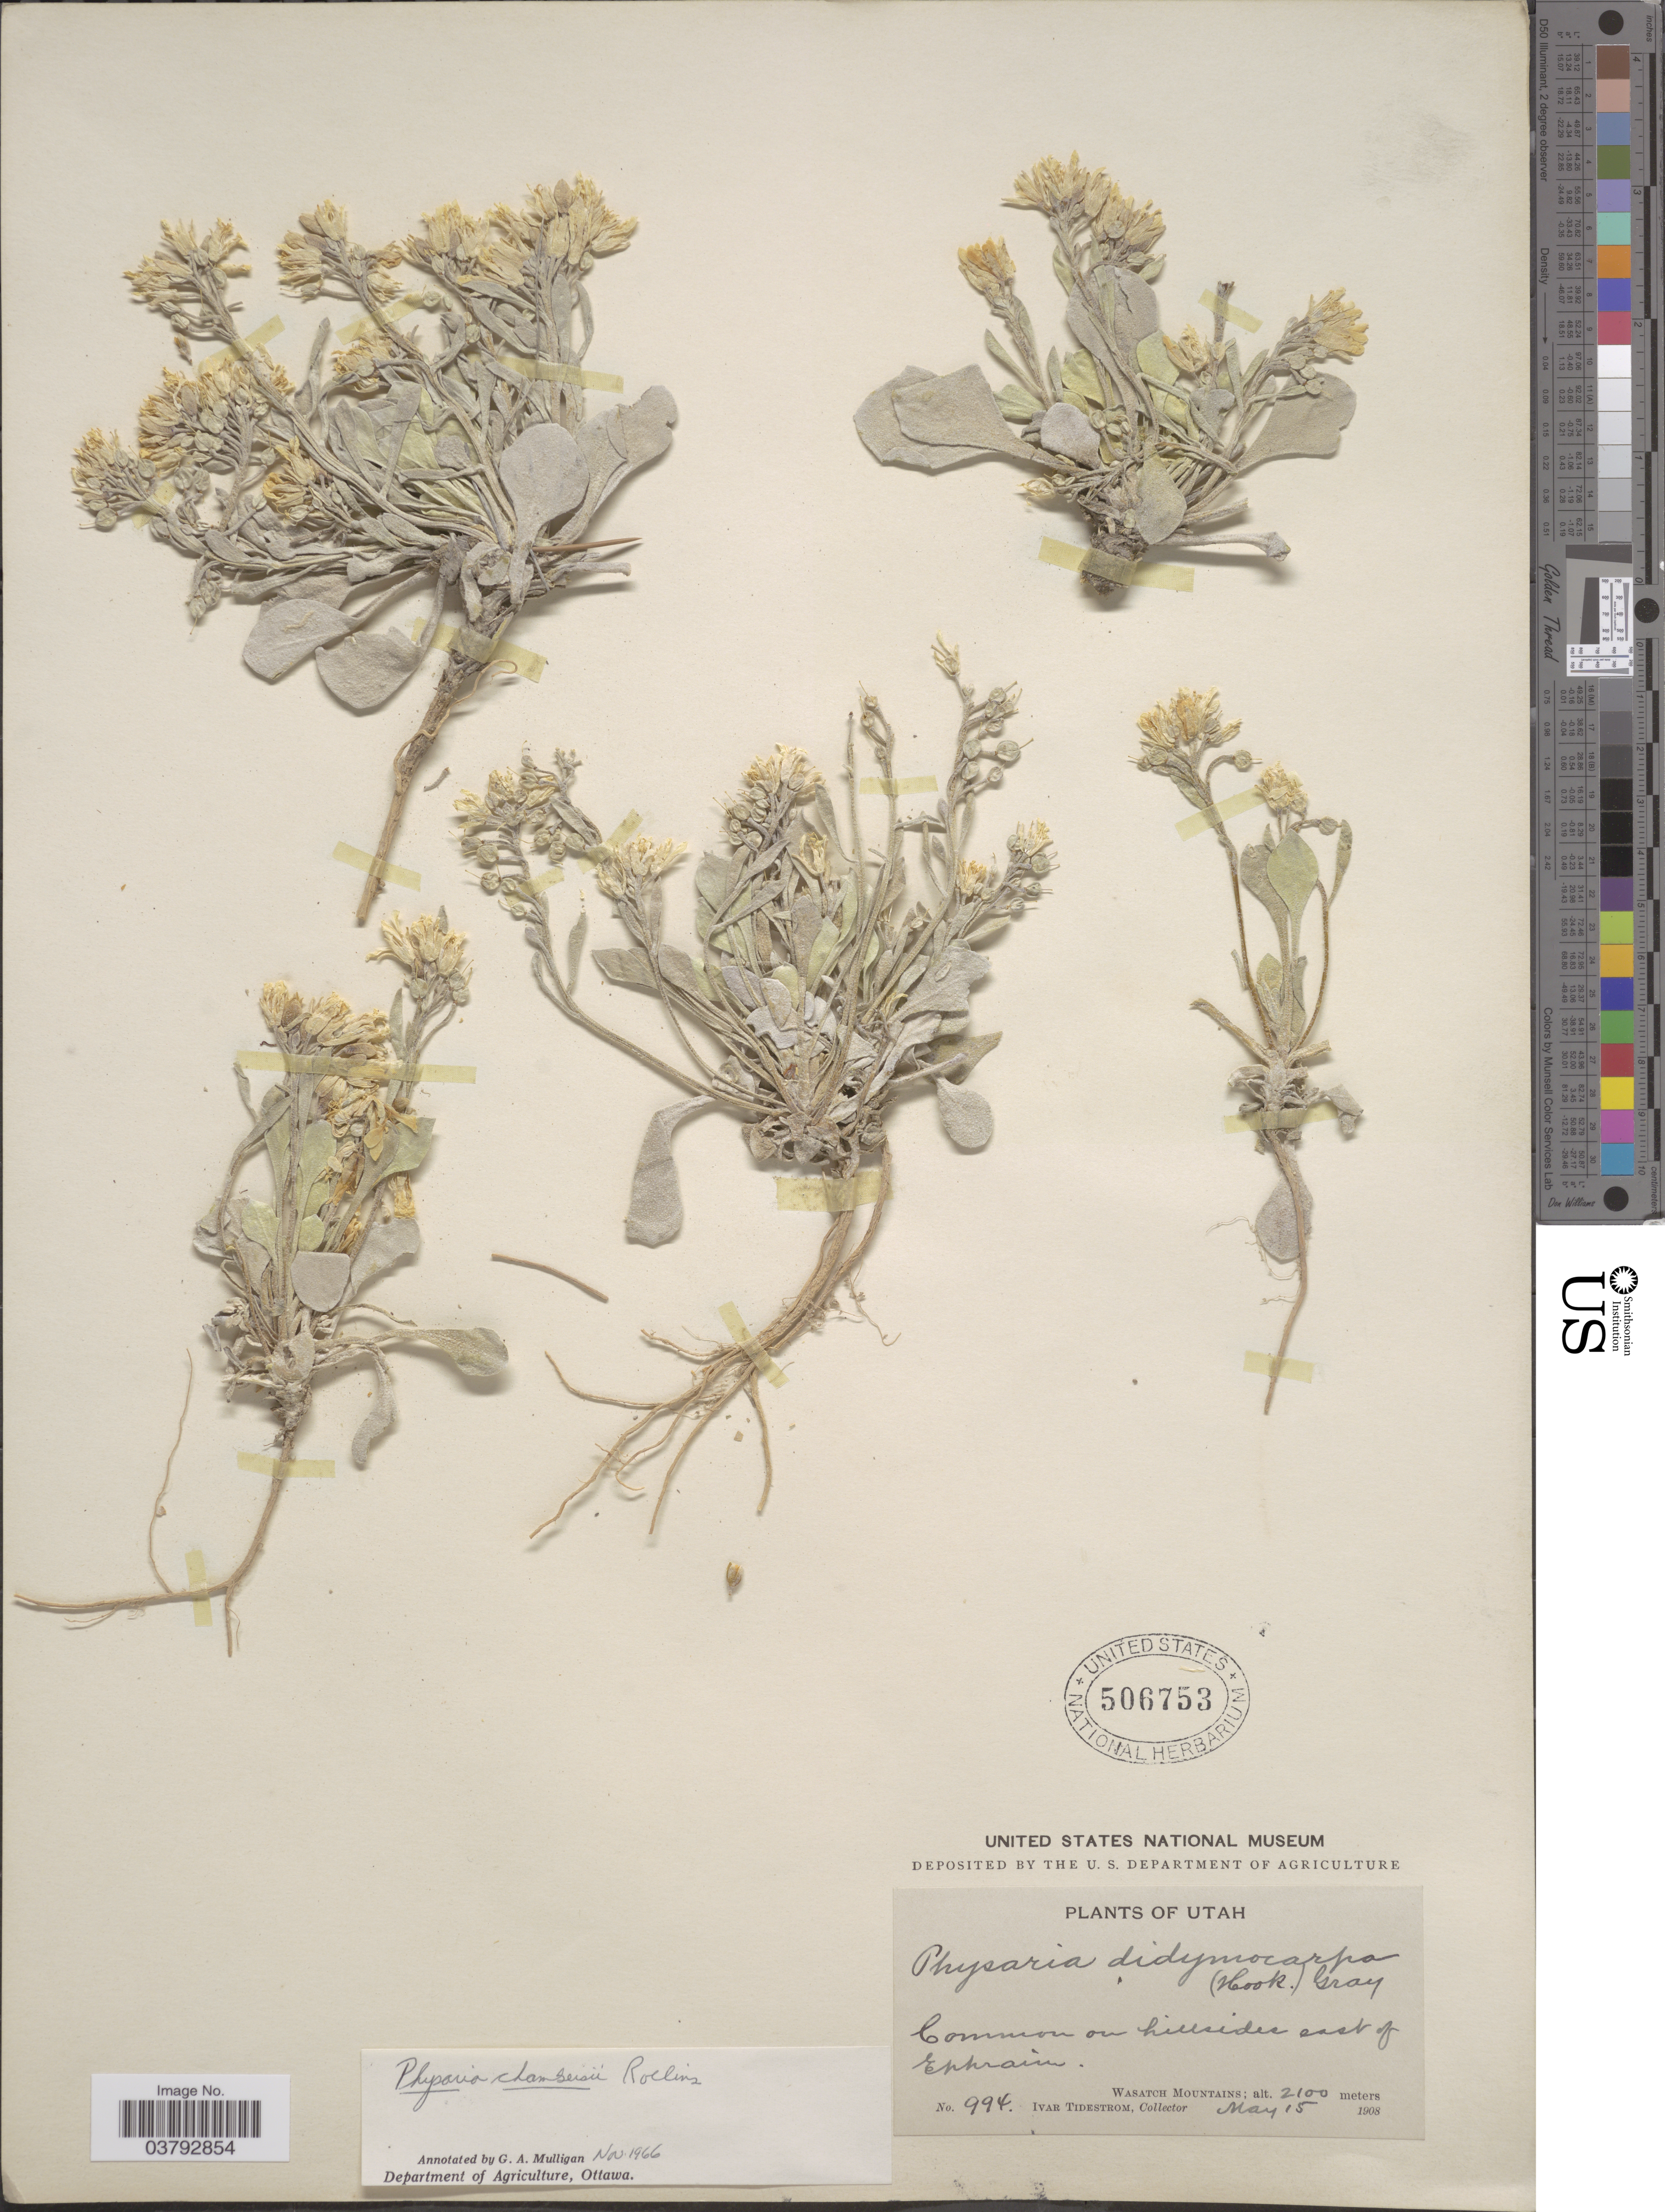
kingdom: Plantae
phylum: Tracheophyta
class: Magnoliopsida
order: Brassicales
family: Brassicaceae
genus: Physaria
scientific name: Physaria chambersii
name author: Rollins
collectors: I. F. Tidestrom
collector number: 994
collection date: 1908-05-15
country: United States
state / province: Utah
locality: Common on hillsides east of Ephraim. Wasatch Mountains.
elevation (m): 2100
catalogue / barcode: US 506753